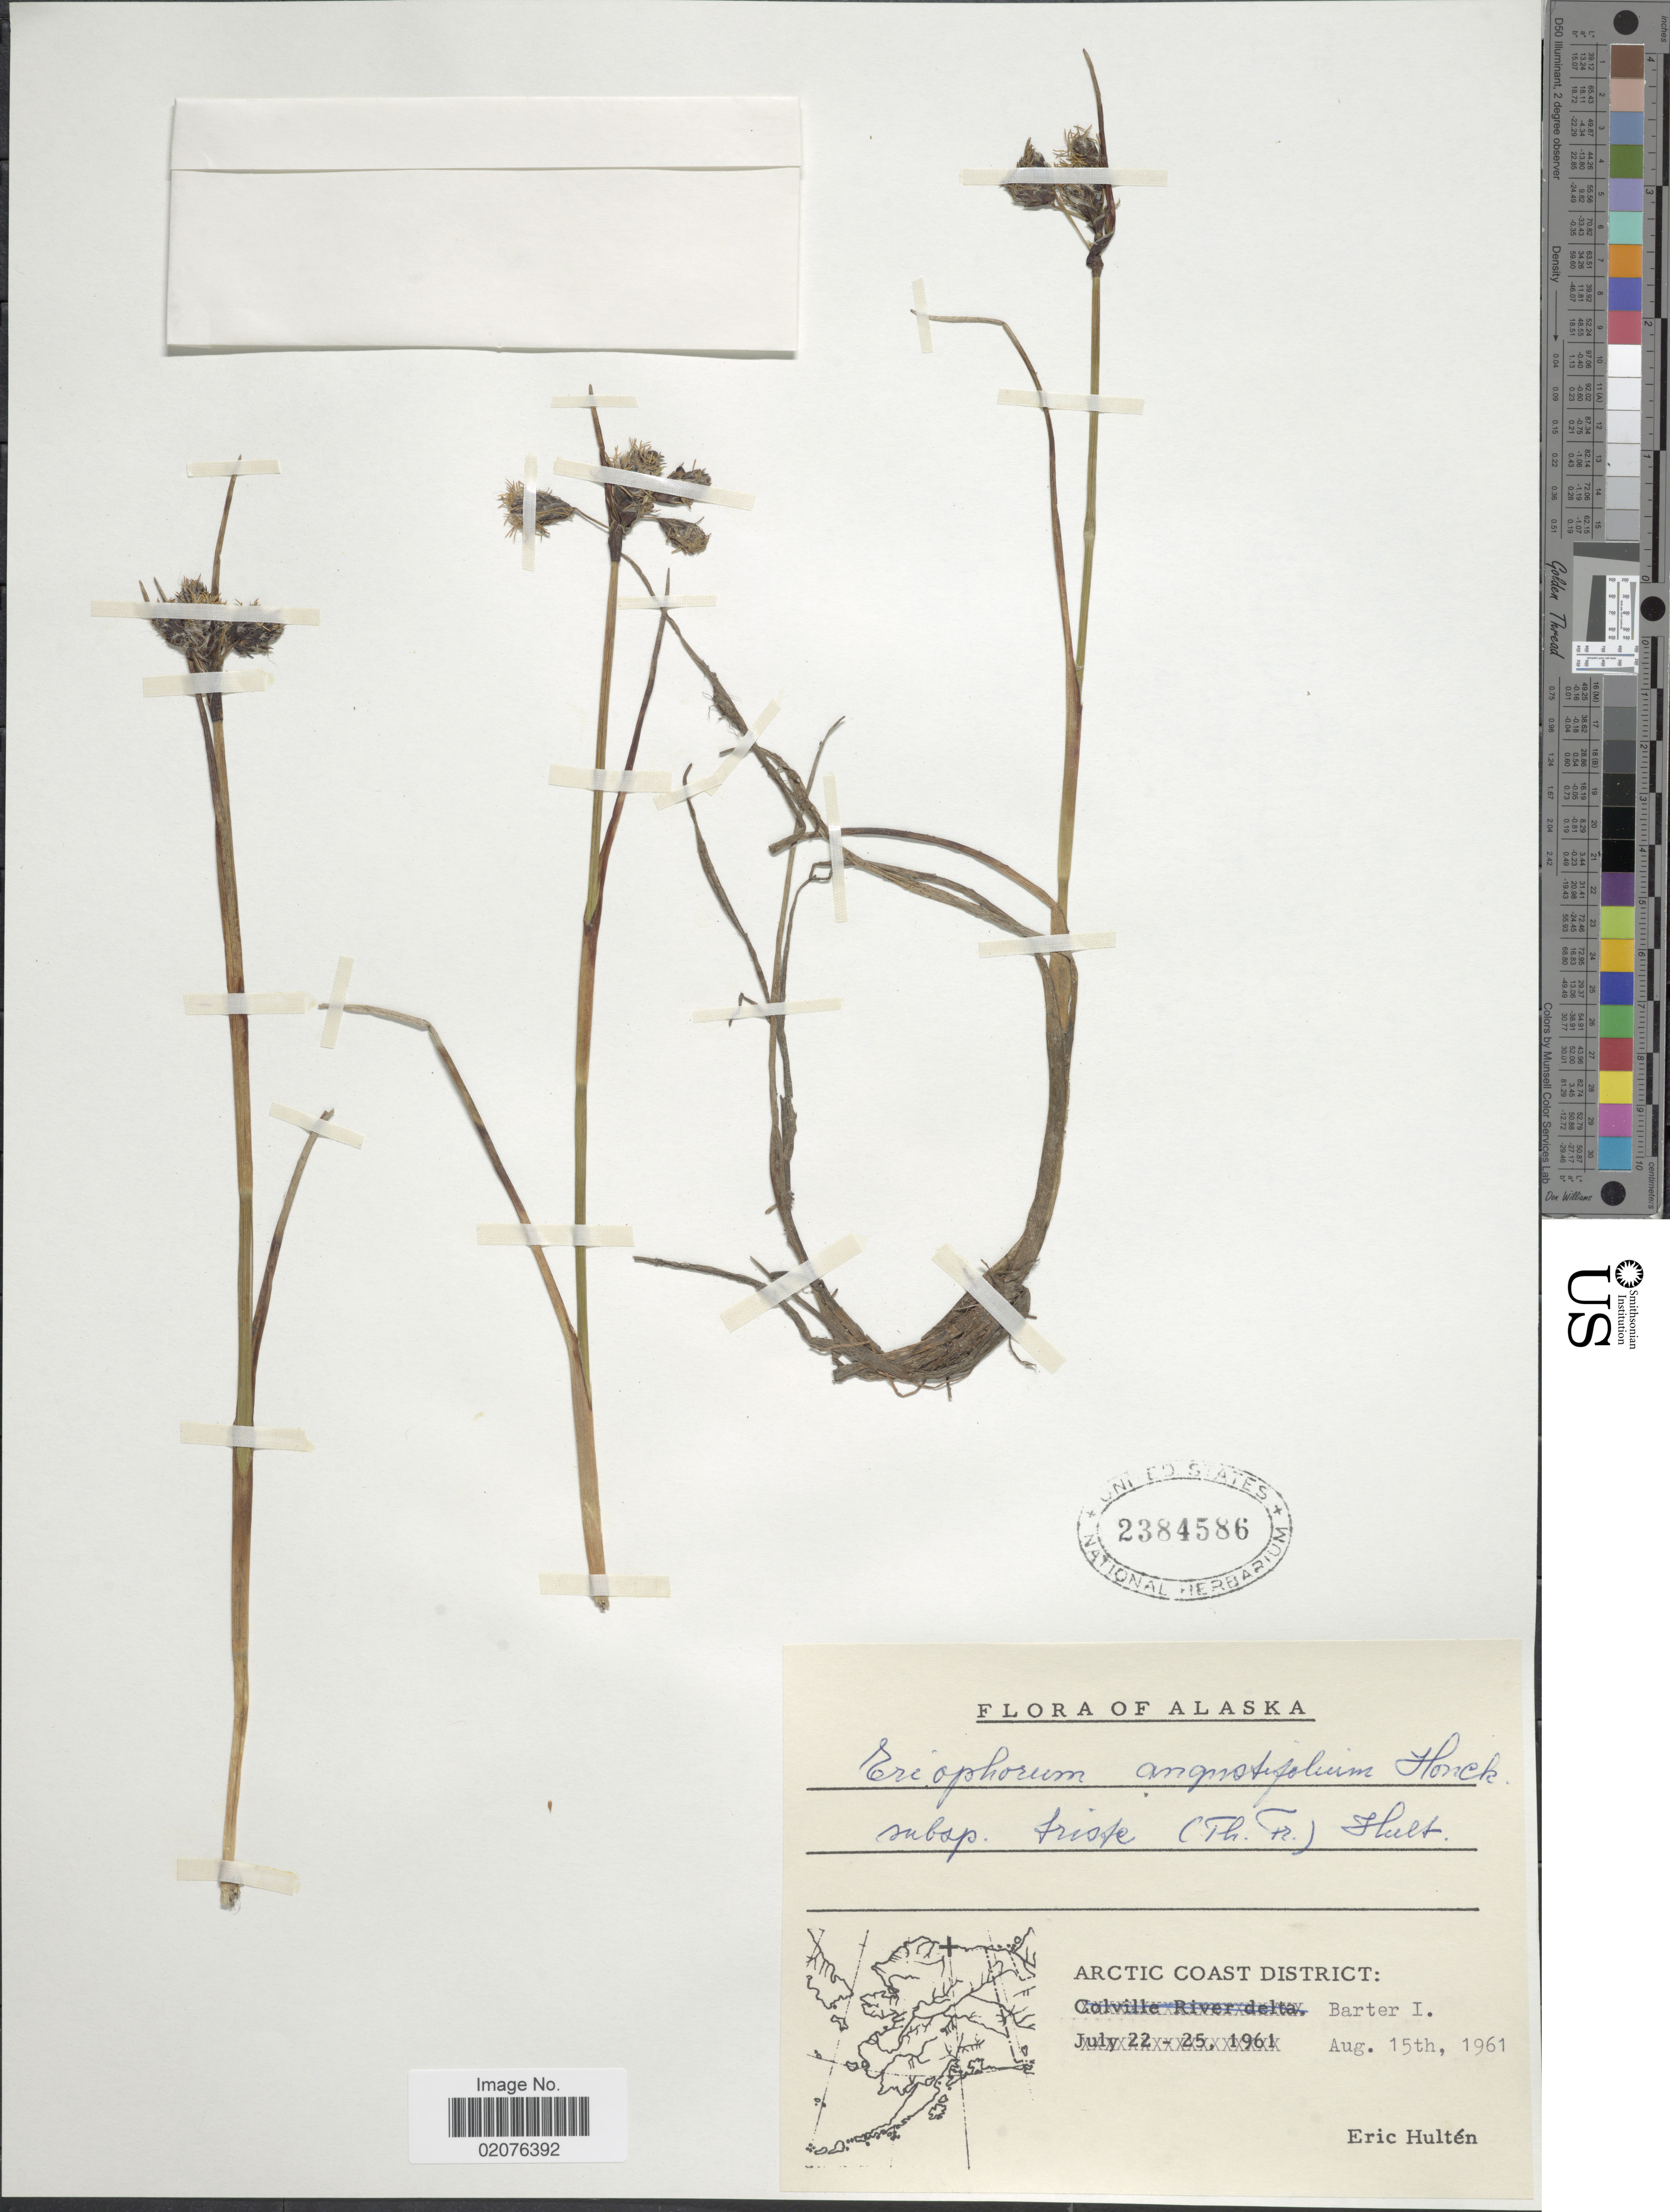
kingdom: Plantae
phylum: Tracheophyta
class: Liliopsida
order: Poales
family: Cyperaceae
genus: Eriophorum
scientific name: Eriophorum angustifolium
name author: Honck.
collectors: E. G. Hultén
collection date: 1961-08-15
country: United States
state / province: Alaska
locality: Arctic Coast District, Barter I.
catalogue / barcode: US 2384586